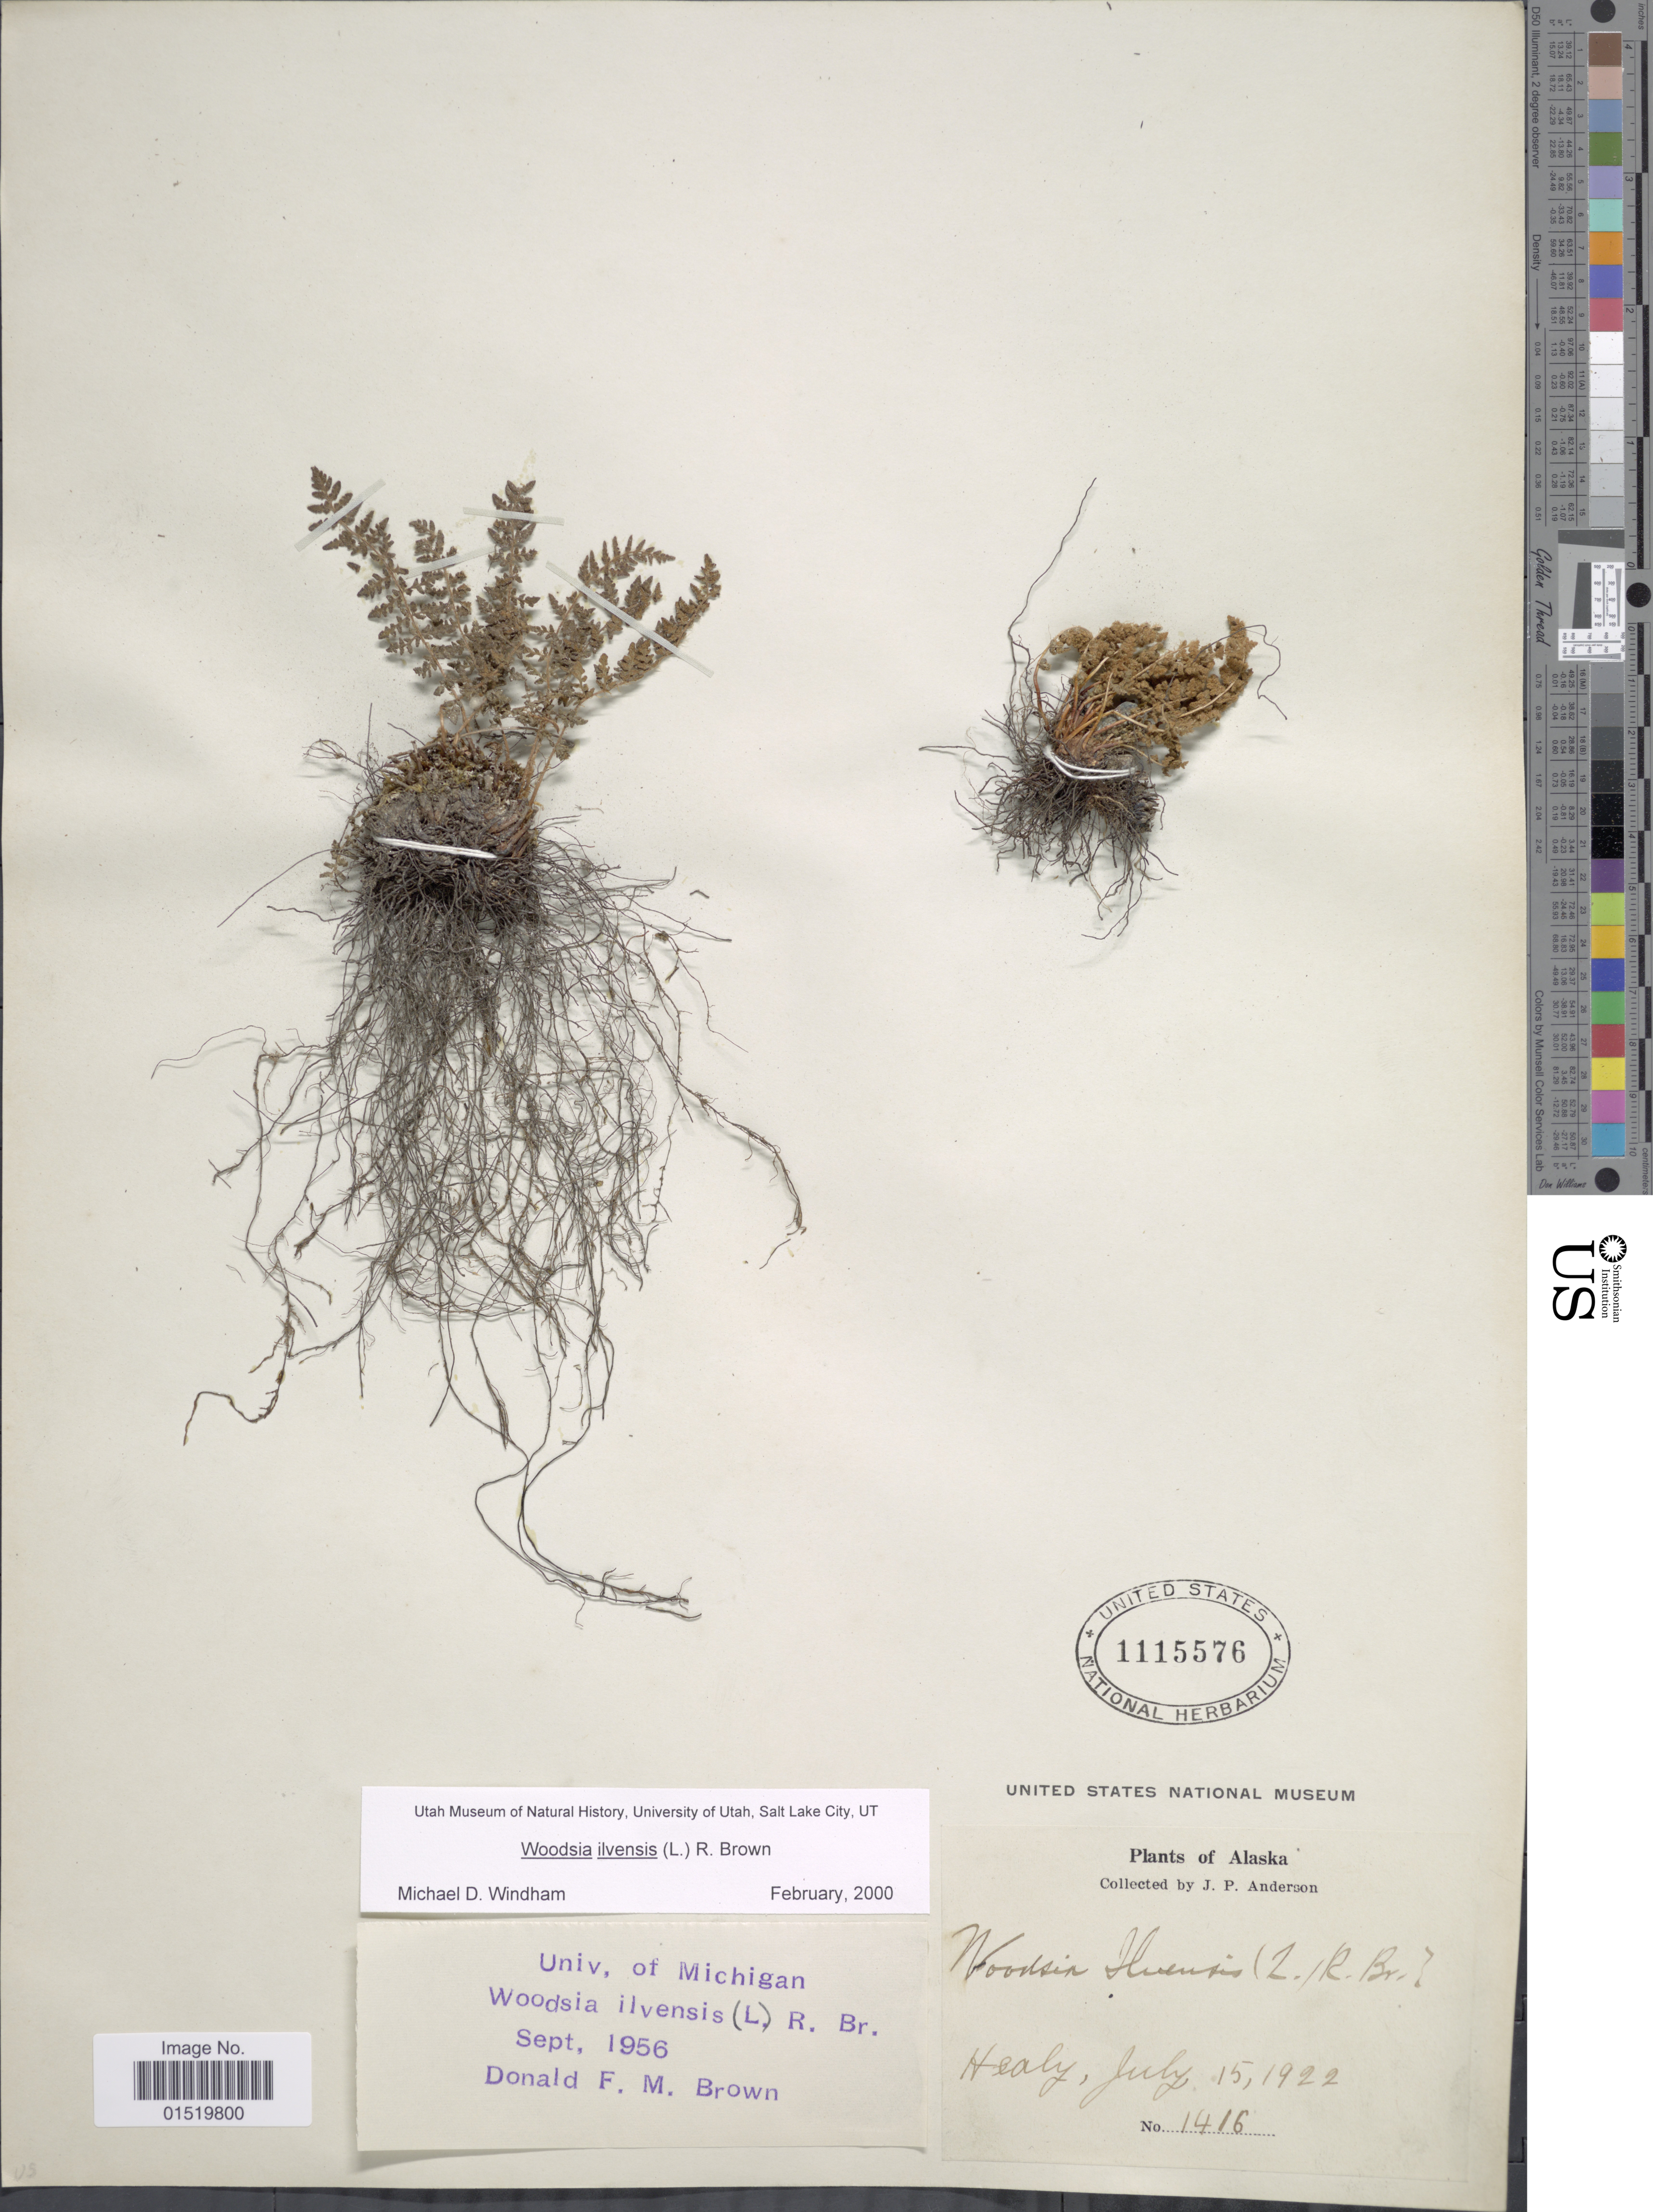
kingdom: Plantae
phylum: Tracheophyta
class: Polypodiopsida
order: Polypodiales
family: Woodsiaceae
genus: Woodsia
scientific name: Woodsia ilvensis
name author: (L.) R. Br.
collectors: J. P. Anderson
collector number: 1416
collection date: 1922-07-15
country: United States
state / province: Alaska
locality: Healy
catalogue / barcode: US 1115576